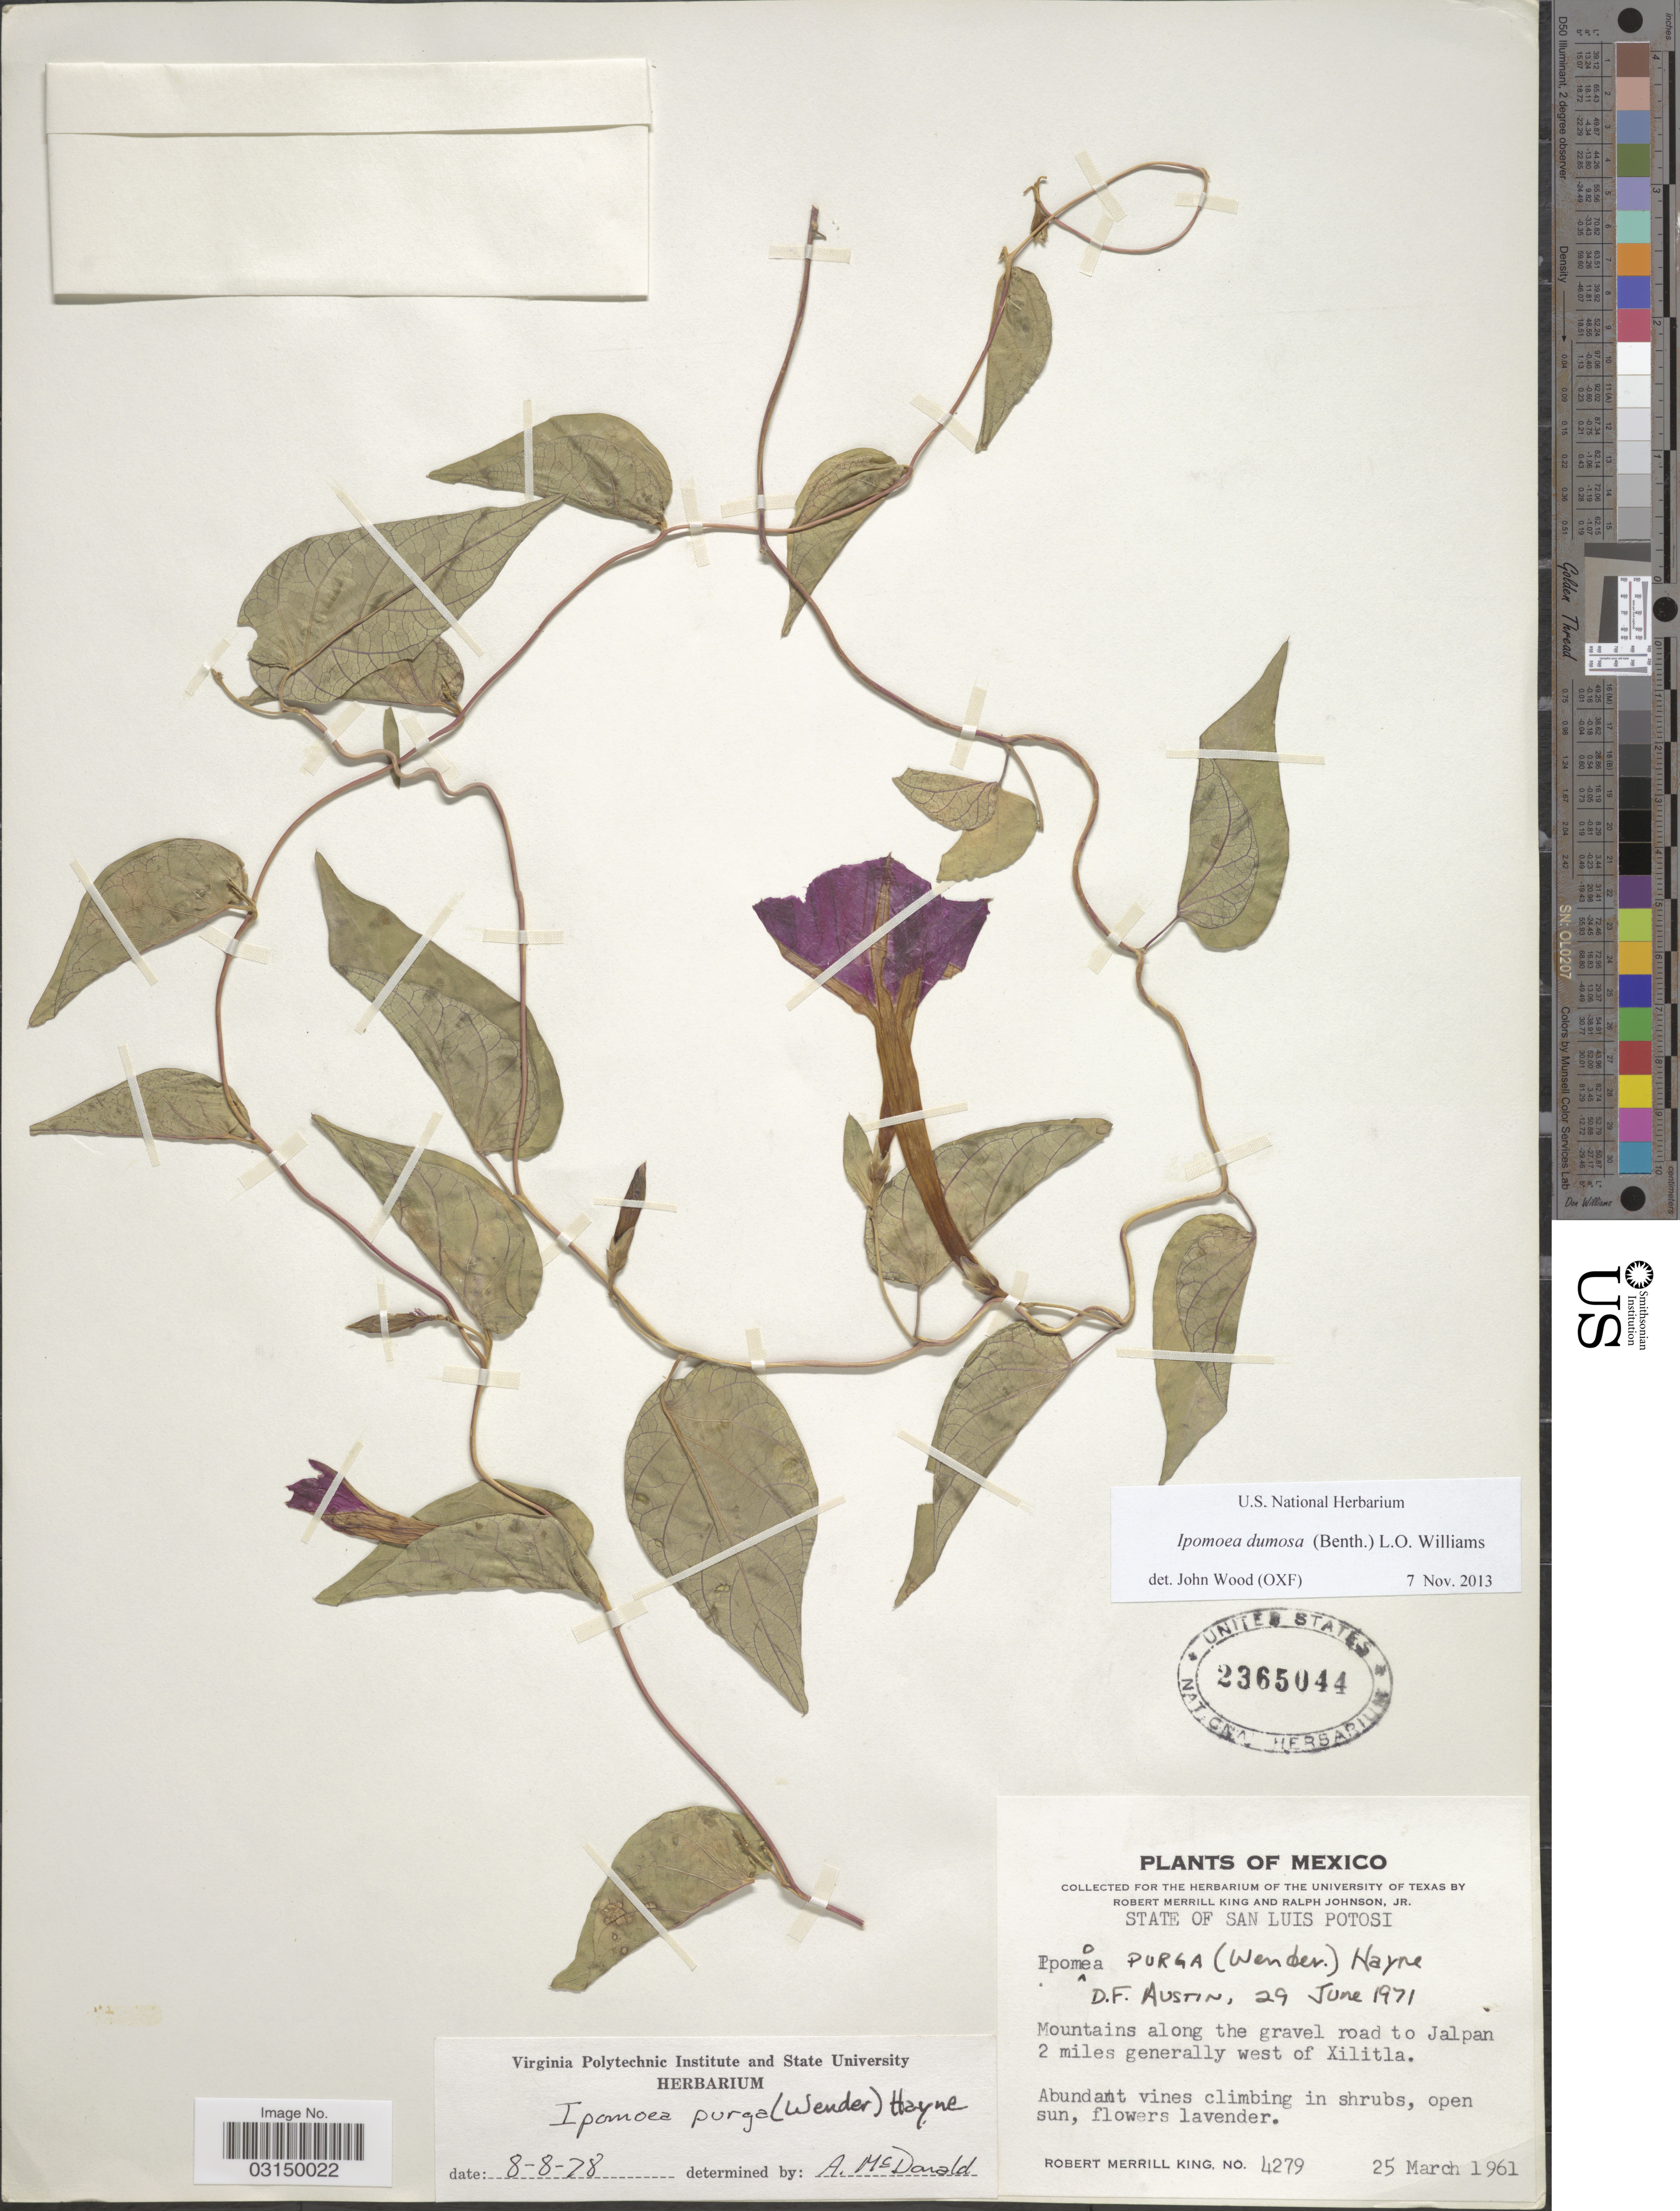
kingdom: Plantae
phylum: Tracheophyta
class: Magnoliopsida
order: Solanales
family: Convolvulaceae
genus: Ipomoea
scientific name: Ipomoea dumosa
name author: (Benth.) L.O. Williams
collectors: R. M. King & R. Johnson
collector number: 4279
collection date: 1961-03-25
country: Mexico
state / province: San Luis Potosí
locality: Mountains along the gravel road to Jalpan 2 miles generally west of Xilitla.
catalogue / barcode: US 2365044